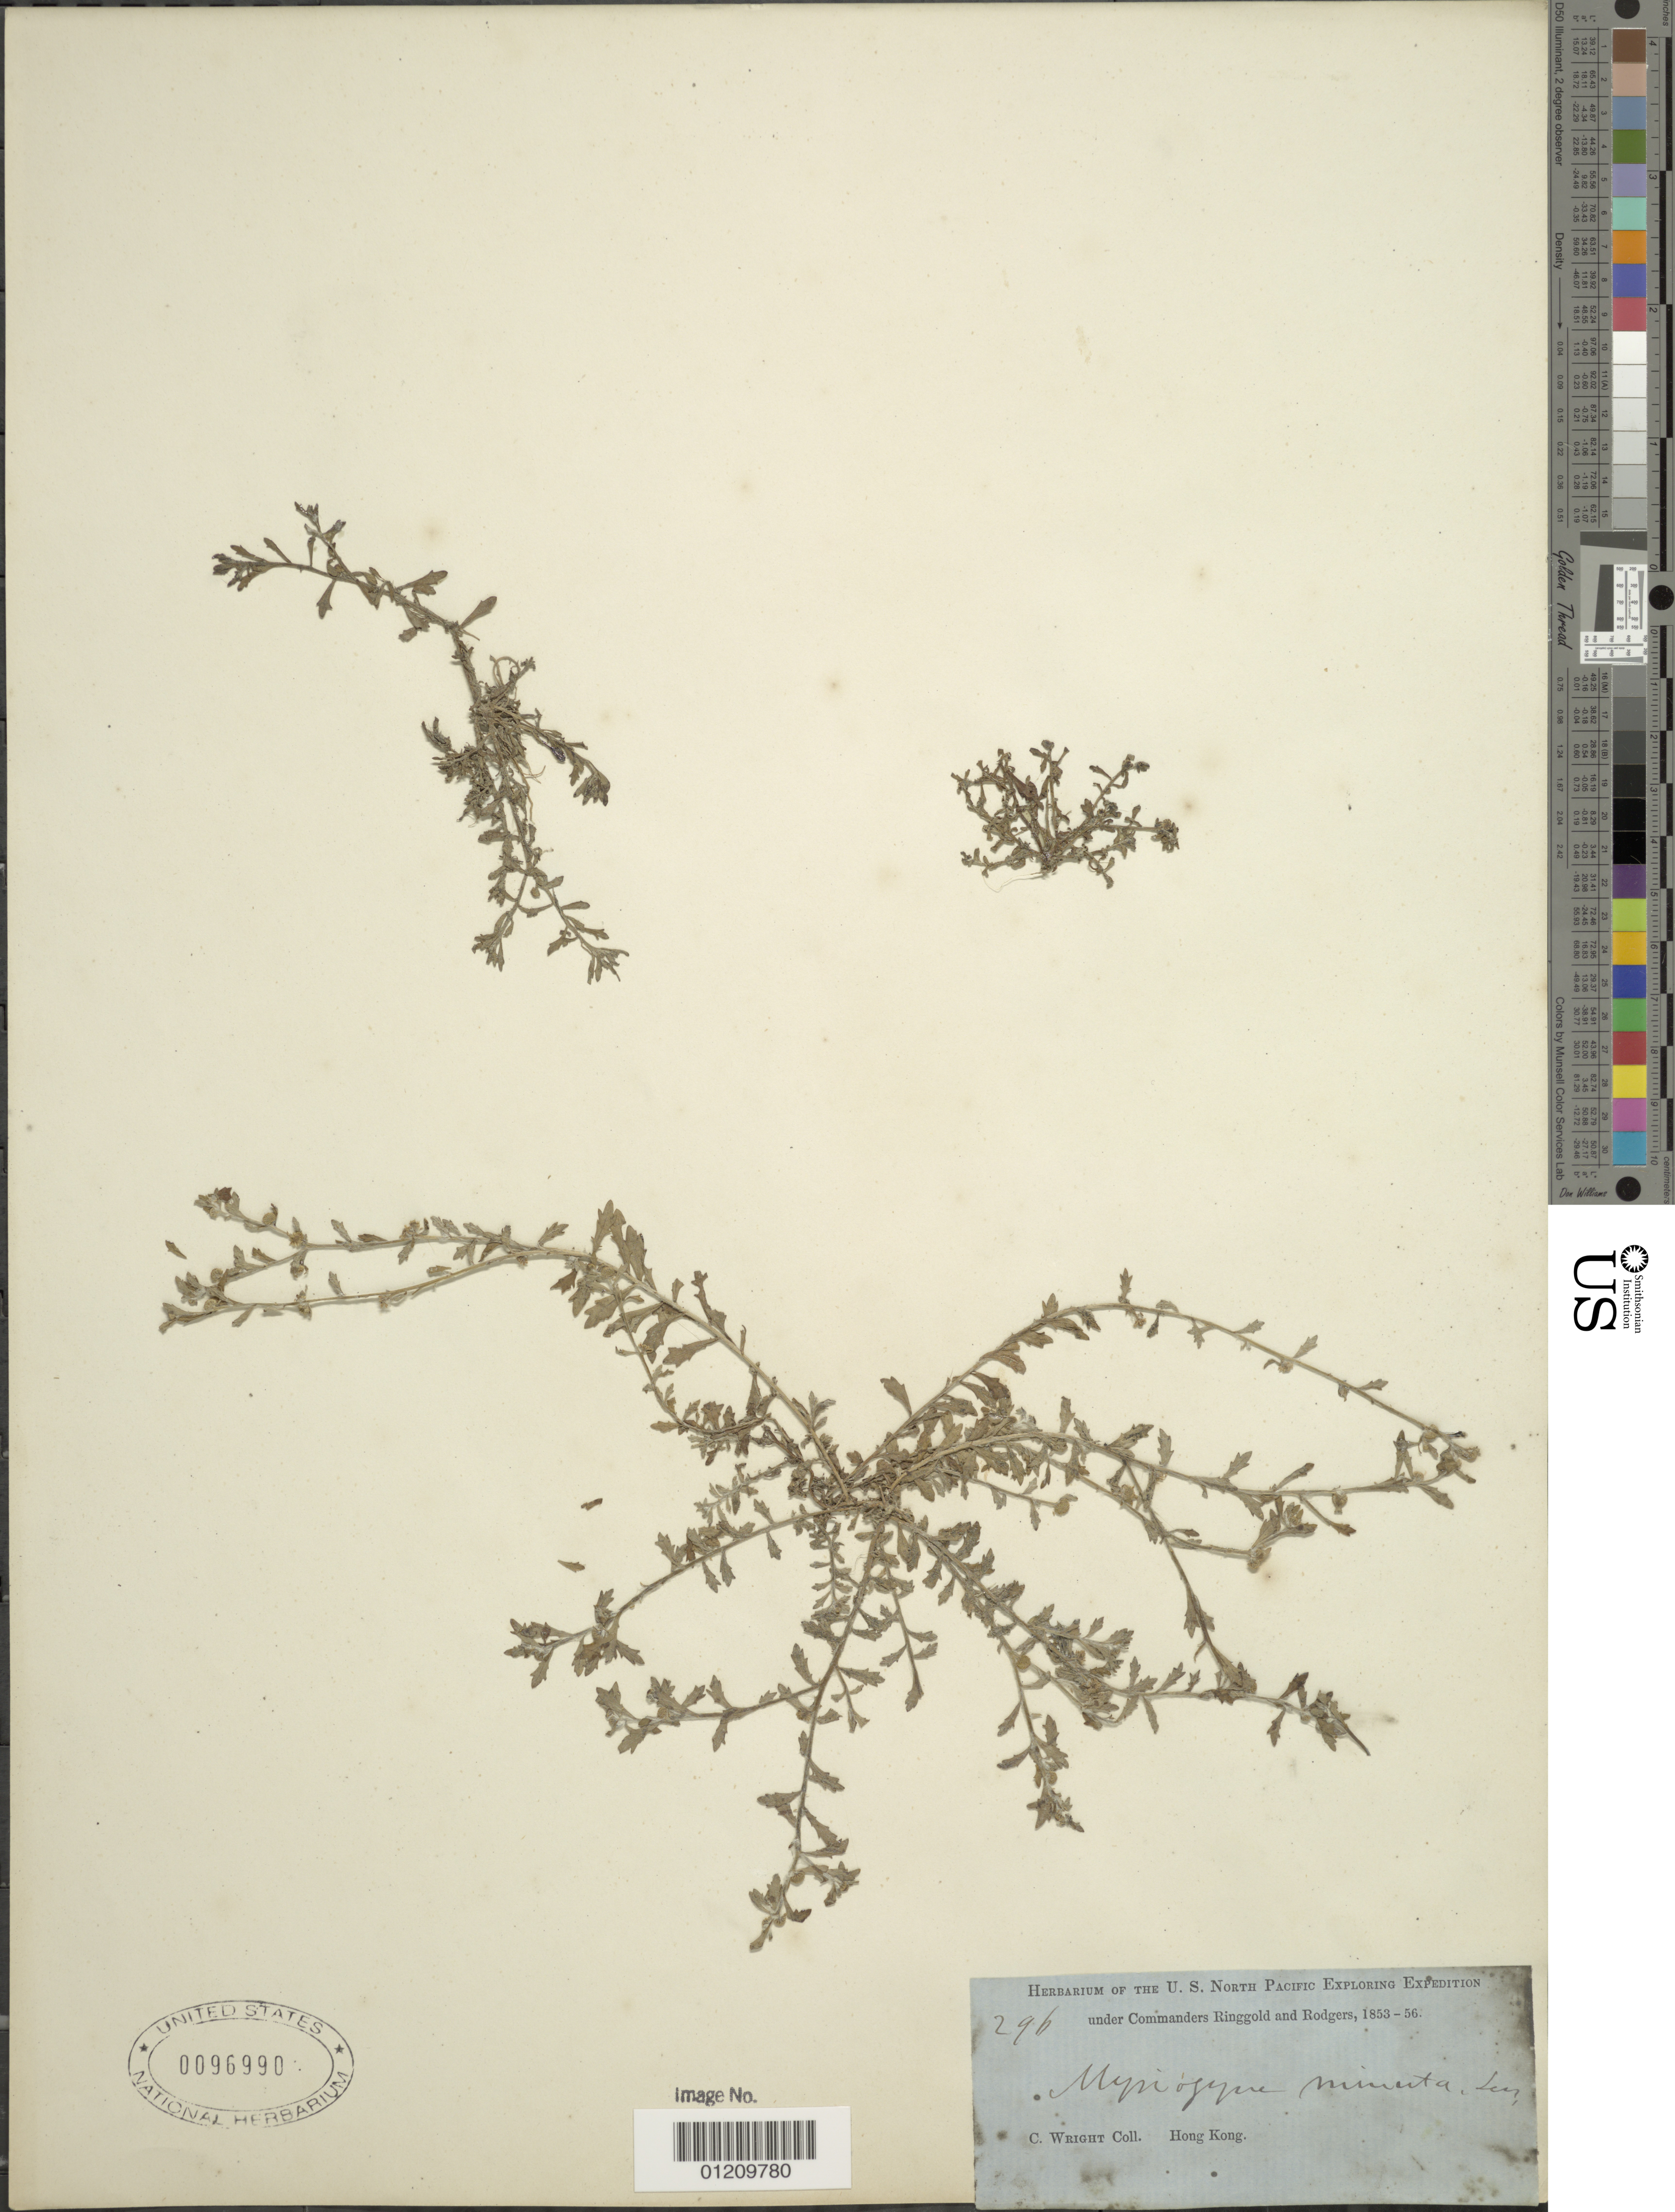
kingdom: Plantae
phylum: Tracheophyta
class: Magnoliopsida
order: Asterales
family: Asteraceae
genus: Centipeda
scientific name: Centipeda minima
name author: (L.) A. Braun & Asch.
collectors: C. Wright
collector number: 296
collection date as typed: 1853 to -- -- 1856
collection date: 1853/1856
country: China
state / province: Hong Kong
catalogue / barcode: US 96990